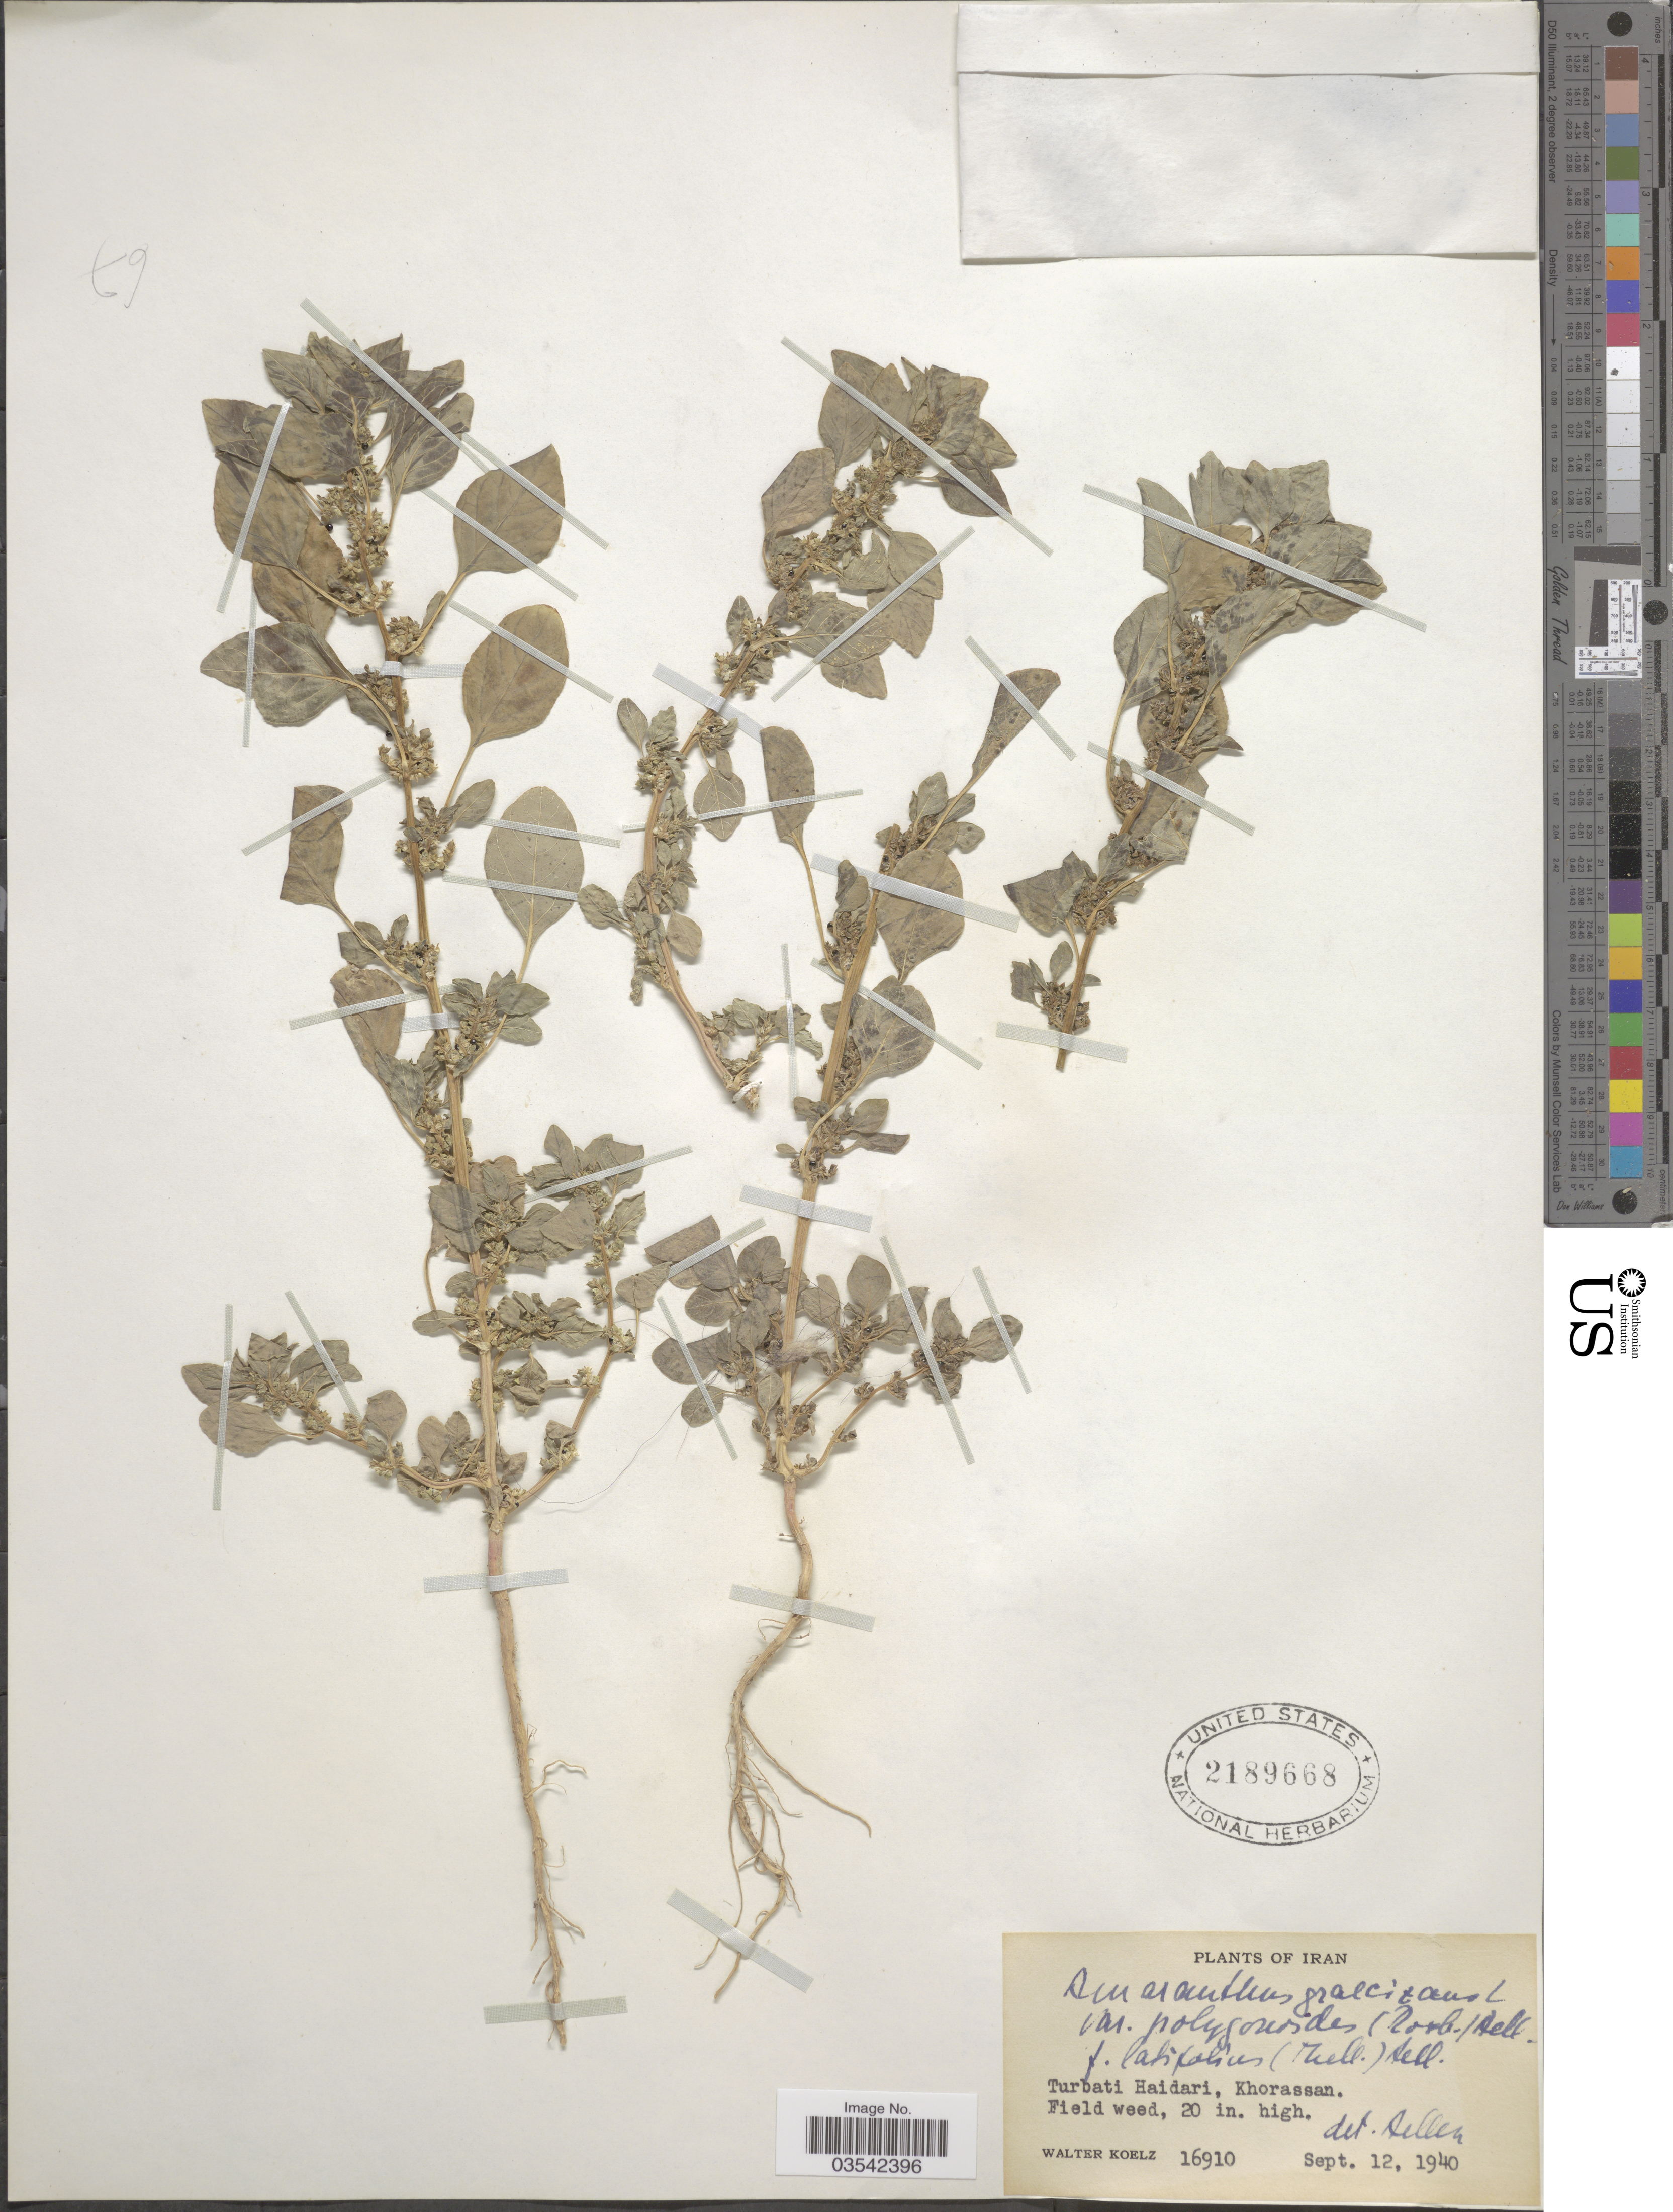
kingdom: Plantae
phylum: Tracheophyta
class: Magnoliopsida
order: Caryophyllales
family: Amaranthaceae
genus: Amaranthus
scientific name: Amaranthus graecizans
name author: L.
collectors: W. N. Koelz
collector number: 16910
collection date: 1940-09-12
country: Iran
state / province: Khorasan [obsolete]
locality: Turbati Haidari, Khorassan.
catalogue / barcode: US 2189668